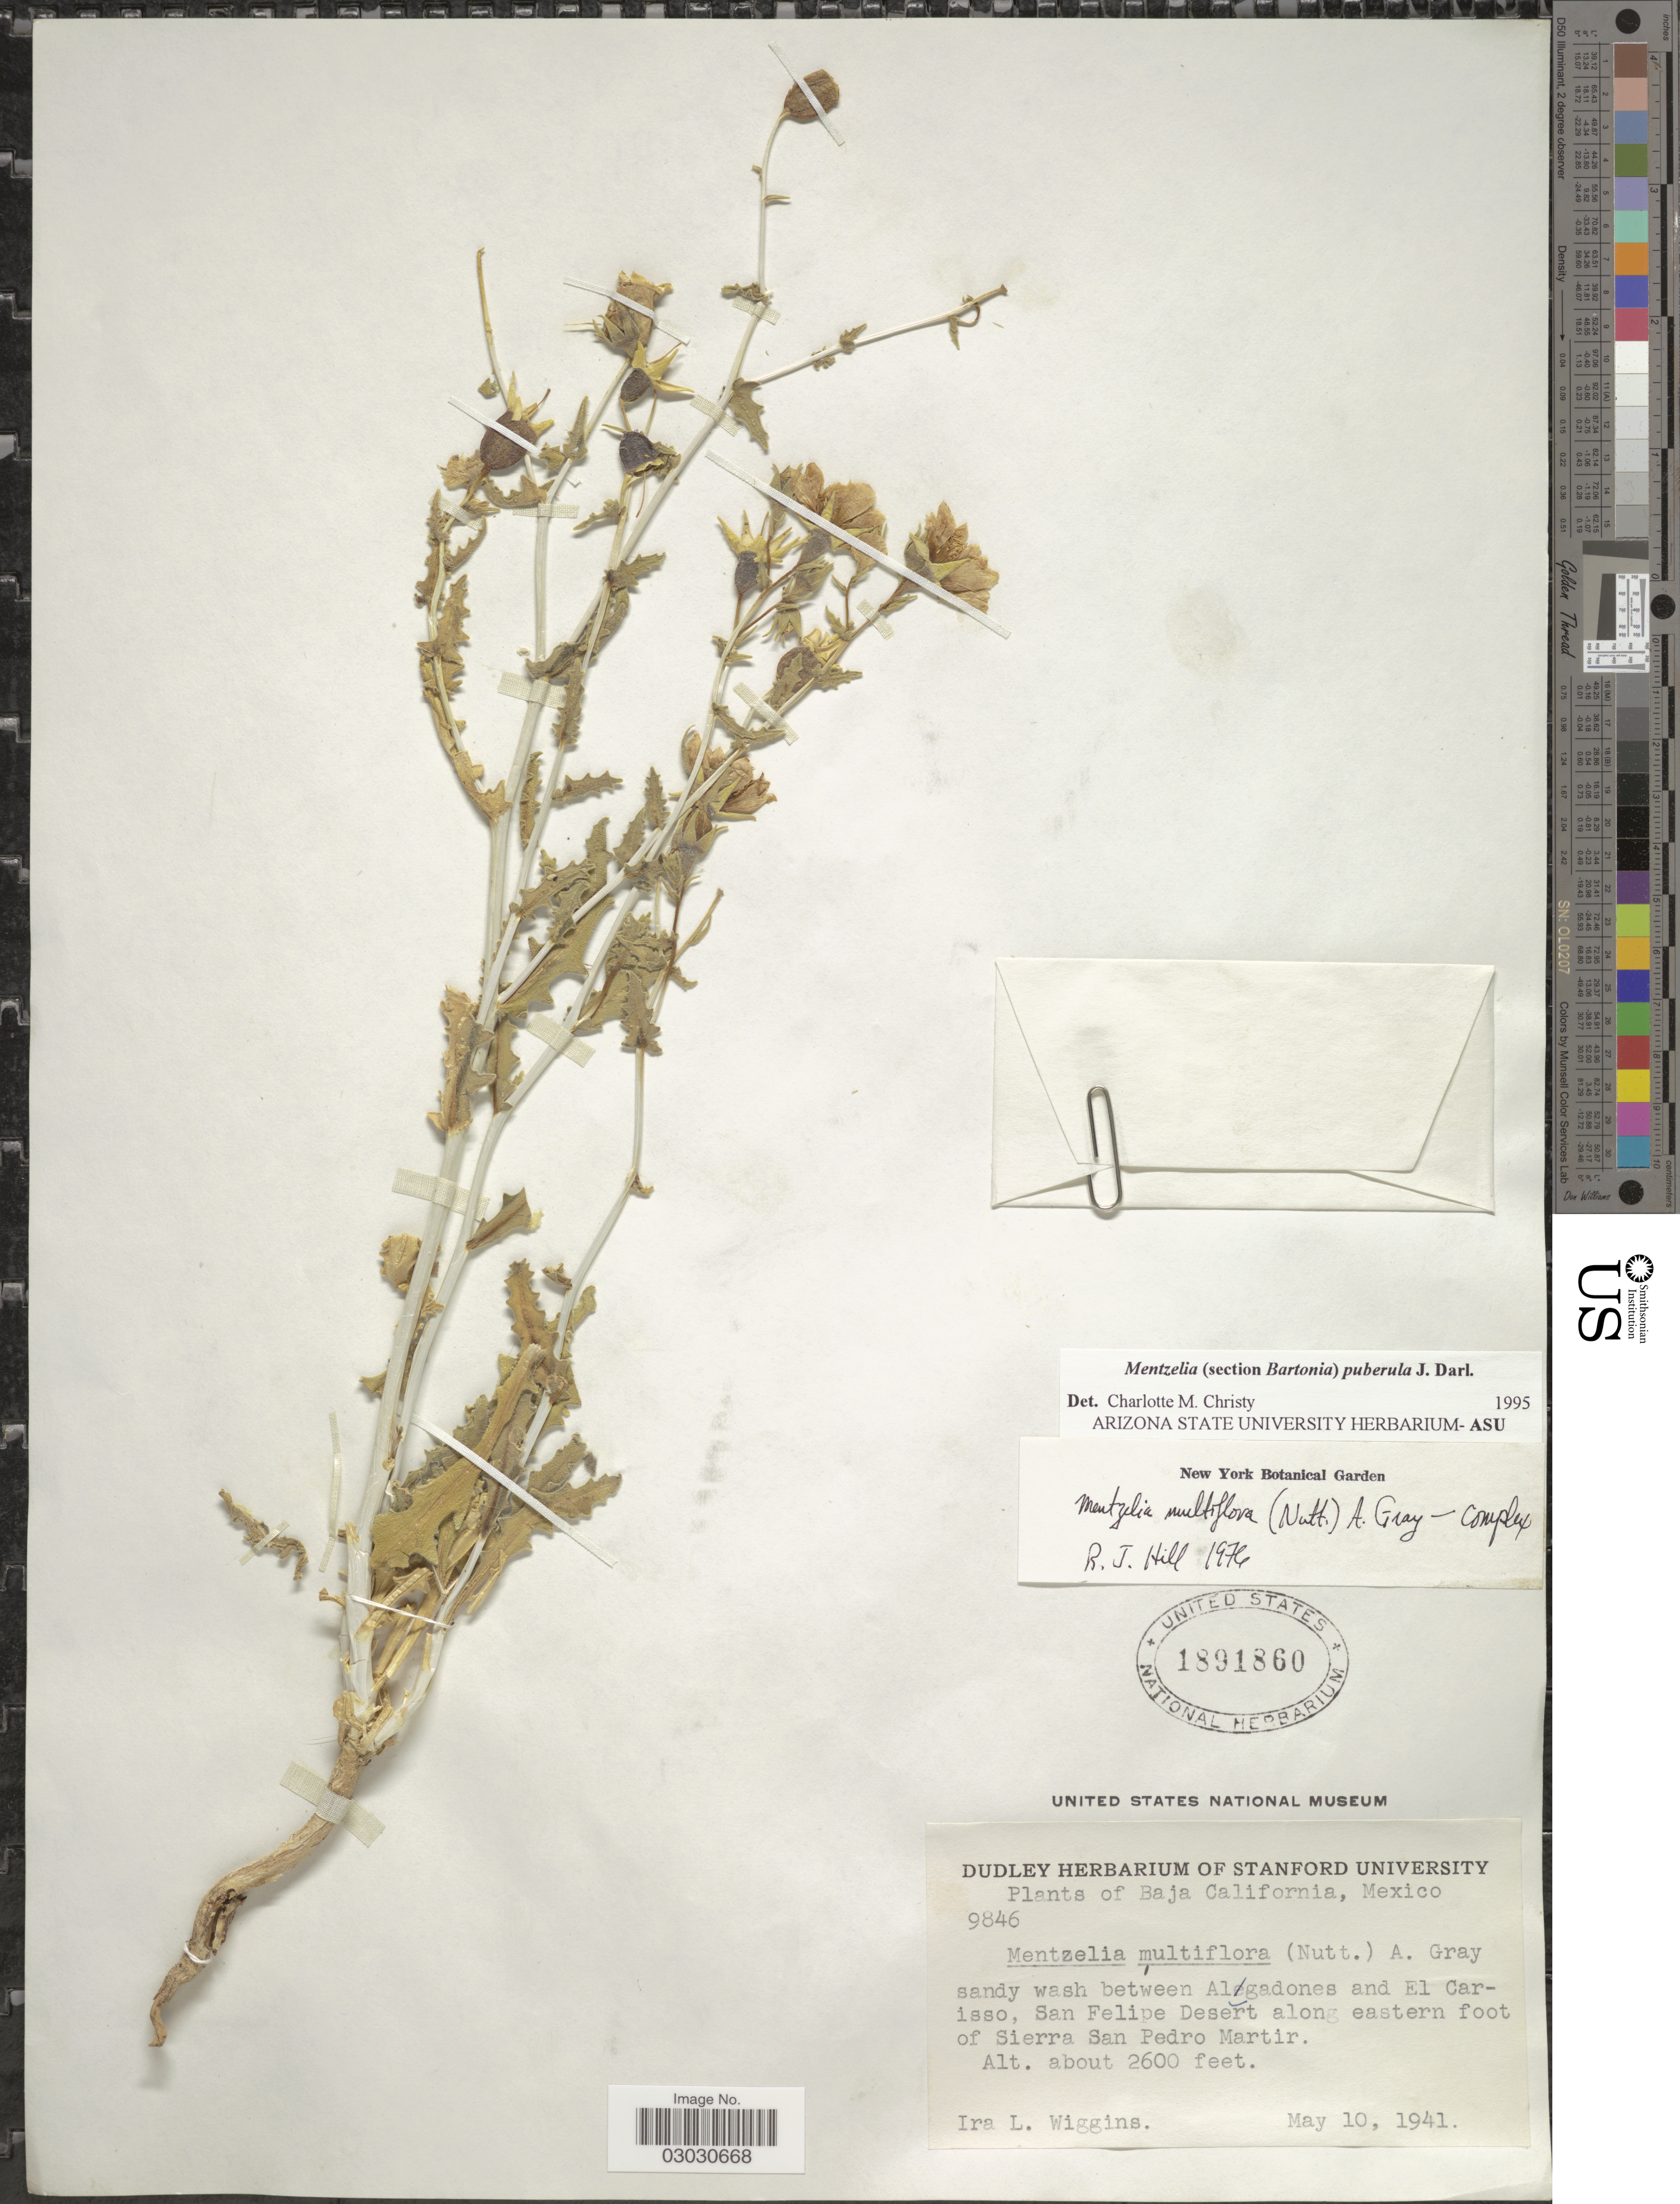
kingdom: Plantae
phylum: Tracheophyta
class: Magnoliopsida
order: Cornales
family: Loasaceae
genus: Mentzelia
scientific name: Mentzelia puberula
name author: J. Darl.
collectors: I. L. Wiggins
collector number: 9846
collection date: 1941-05-10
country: Mexico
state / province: Baja California Norte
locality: Between Algadones and El Carisso, San Felipe Desert along eastern foot of Sierra San Pedro Martir.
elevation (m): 792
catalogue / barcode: US 1891860